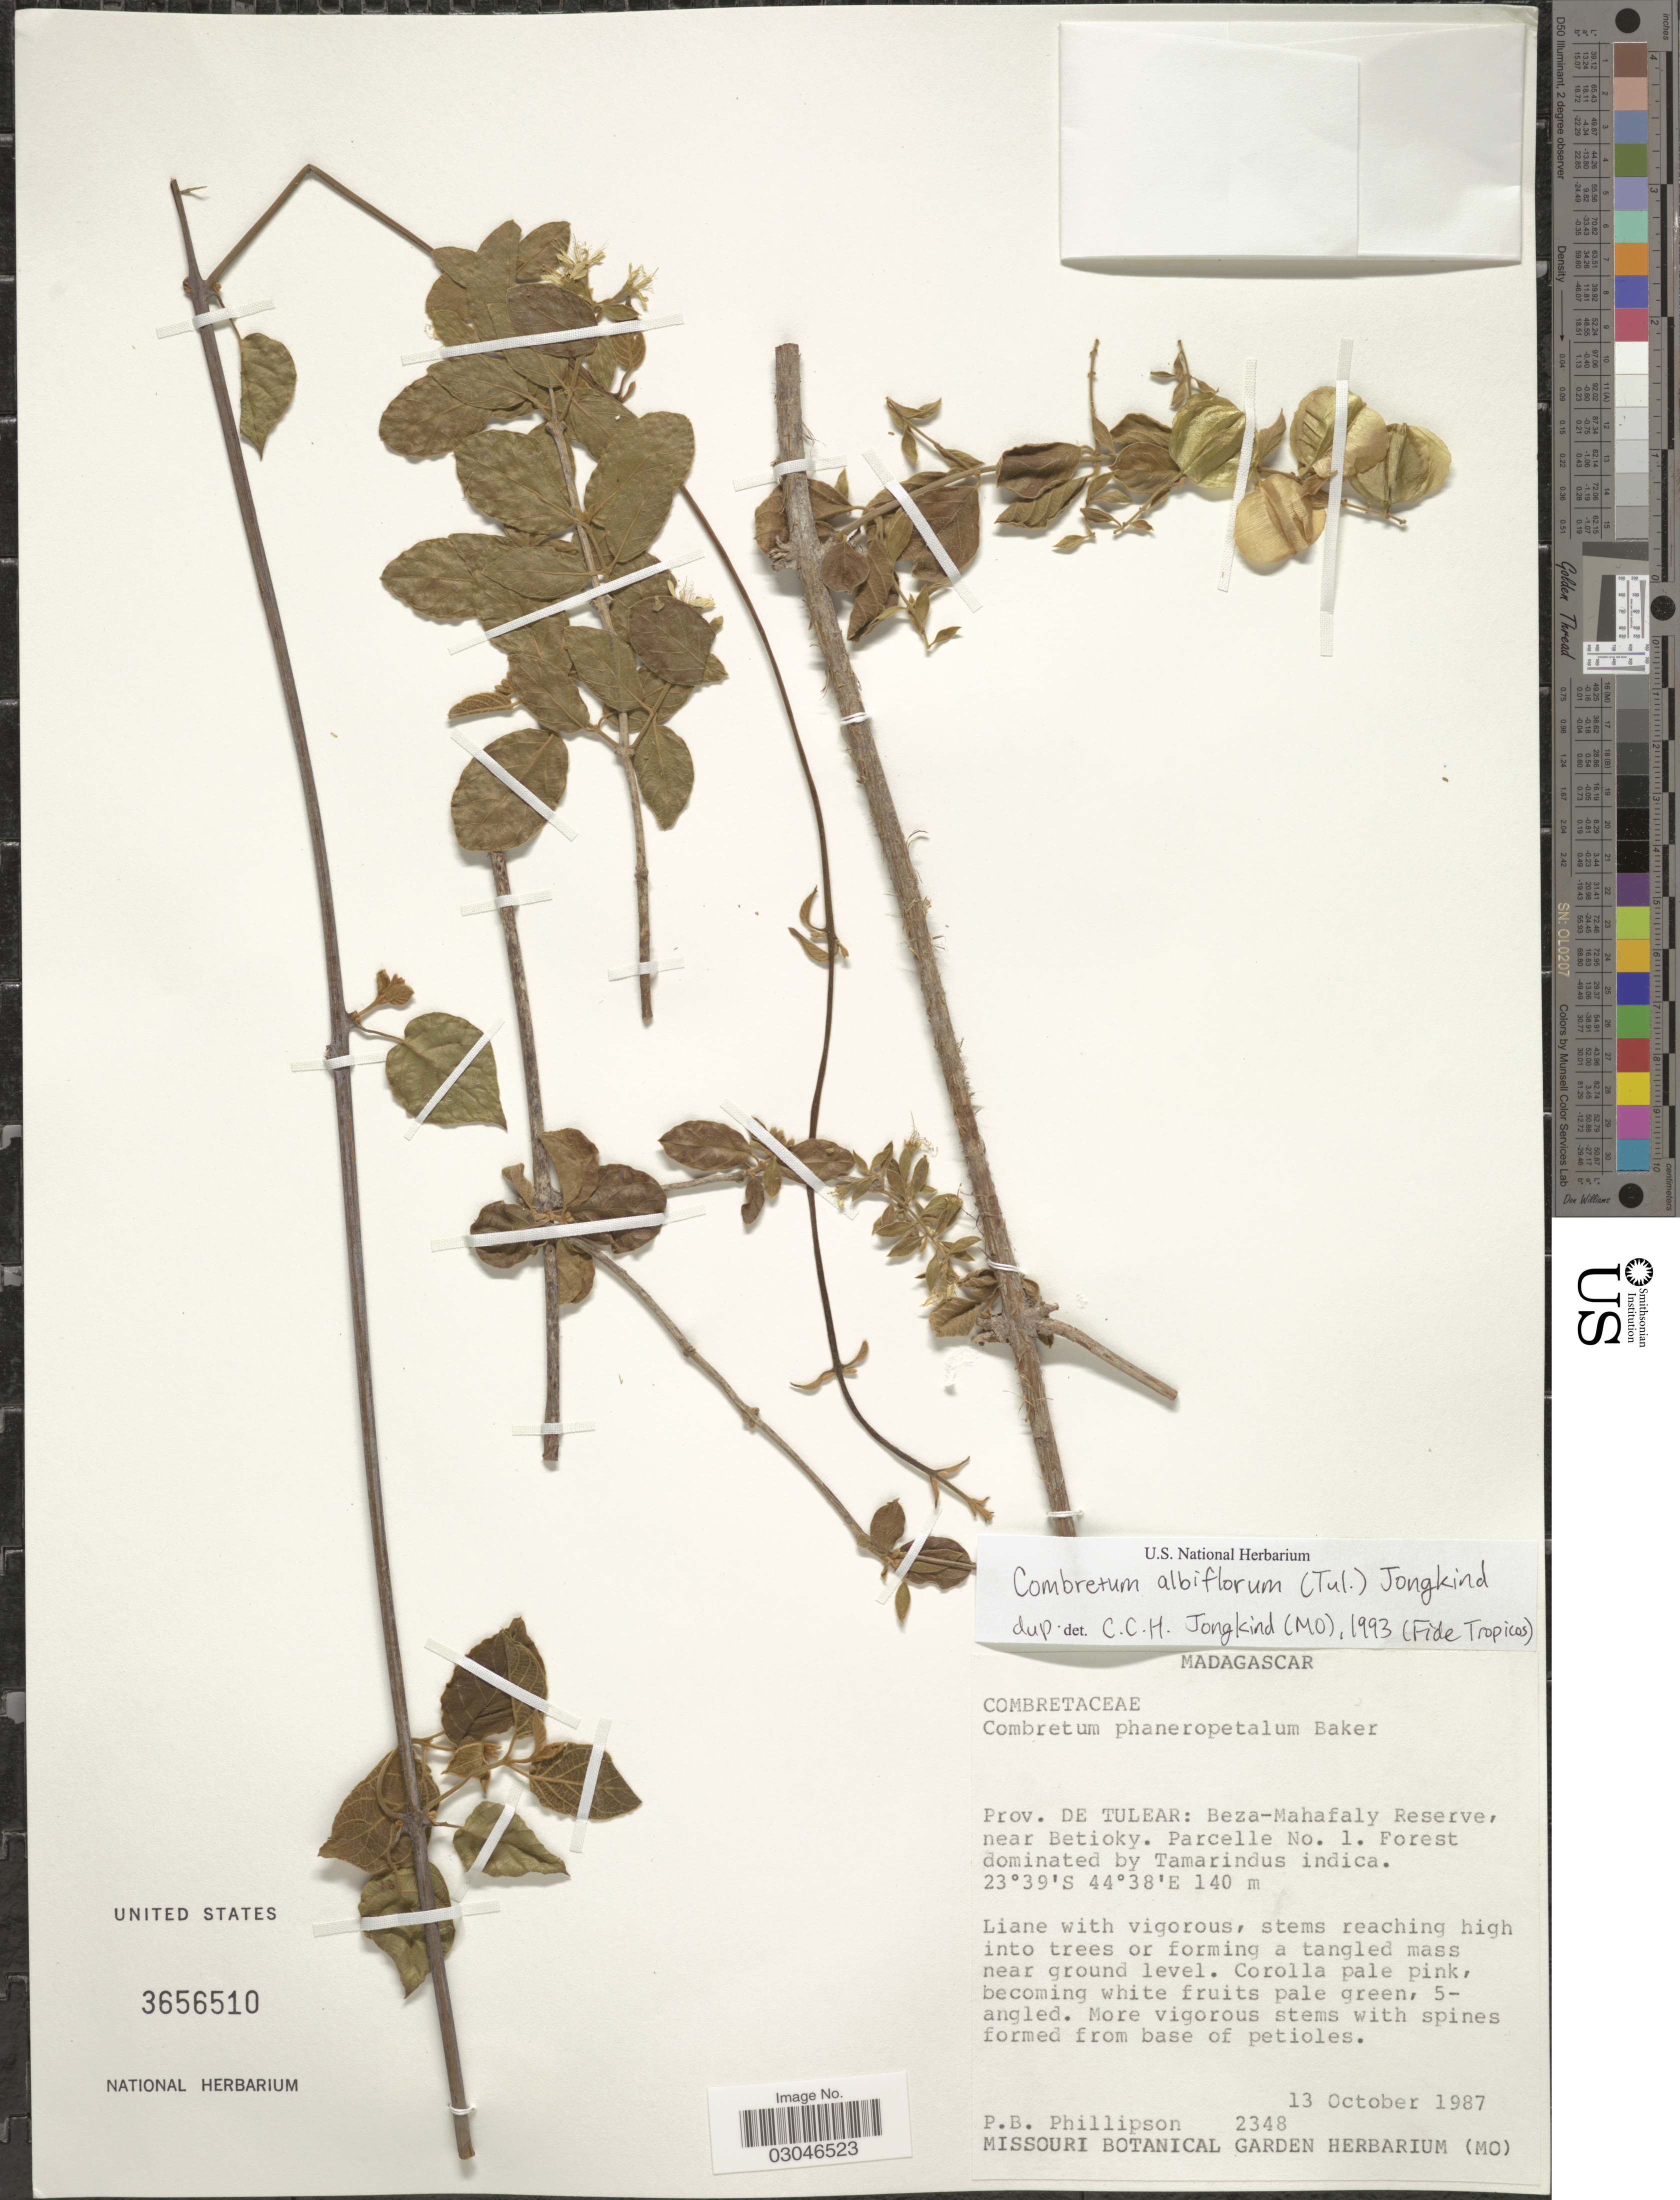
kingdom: Plantae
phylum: Tracheophyta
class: Magnoliopsida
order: Myrtales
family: Combretaceae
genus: Combretum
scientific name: Combretum albiflorum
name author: (Tul.) Jongkind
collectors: P. B. Phillipson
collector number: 2348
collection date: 1987-10-13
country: Madagascar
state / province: Atsimo-Andrefana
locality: Prov. de Tulear: Beza-Mahafaly Reserve, near Betioky. Parcelle No. 1.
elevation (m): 140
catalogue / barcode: US 3656510